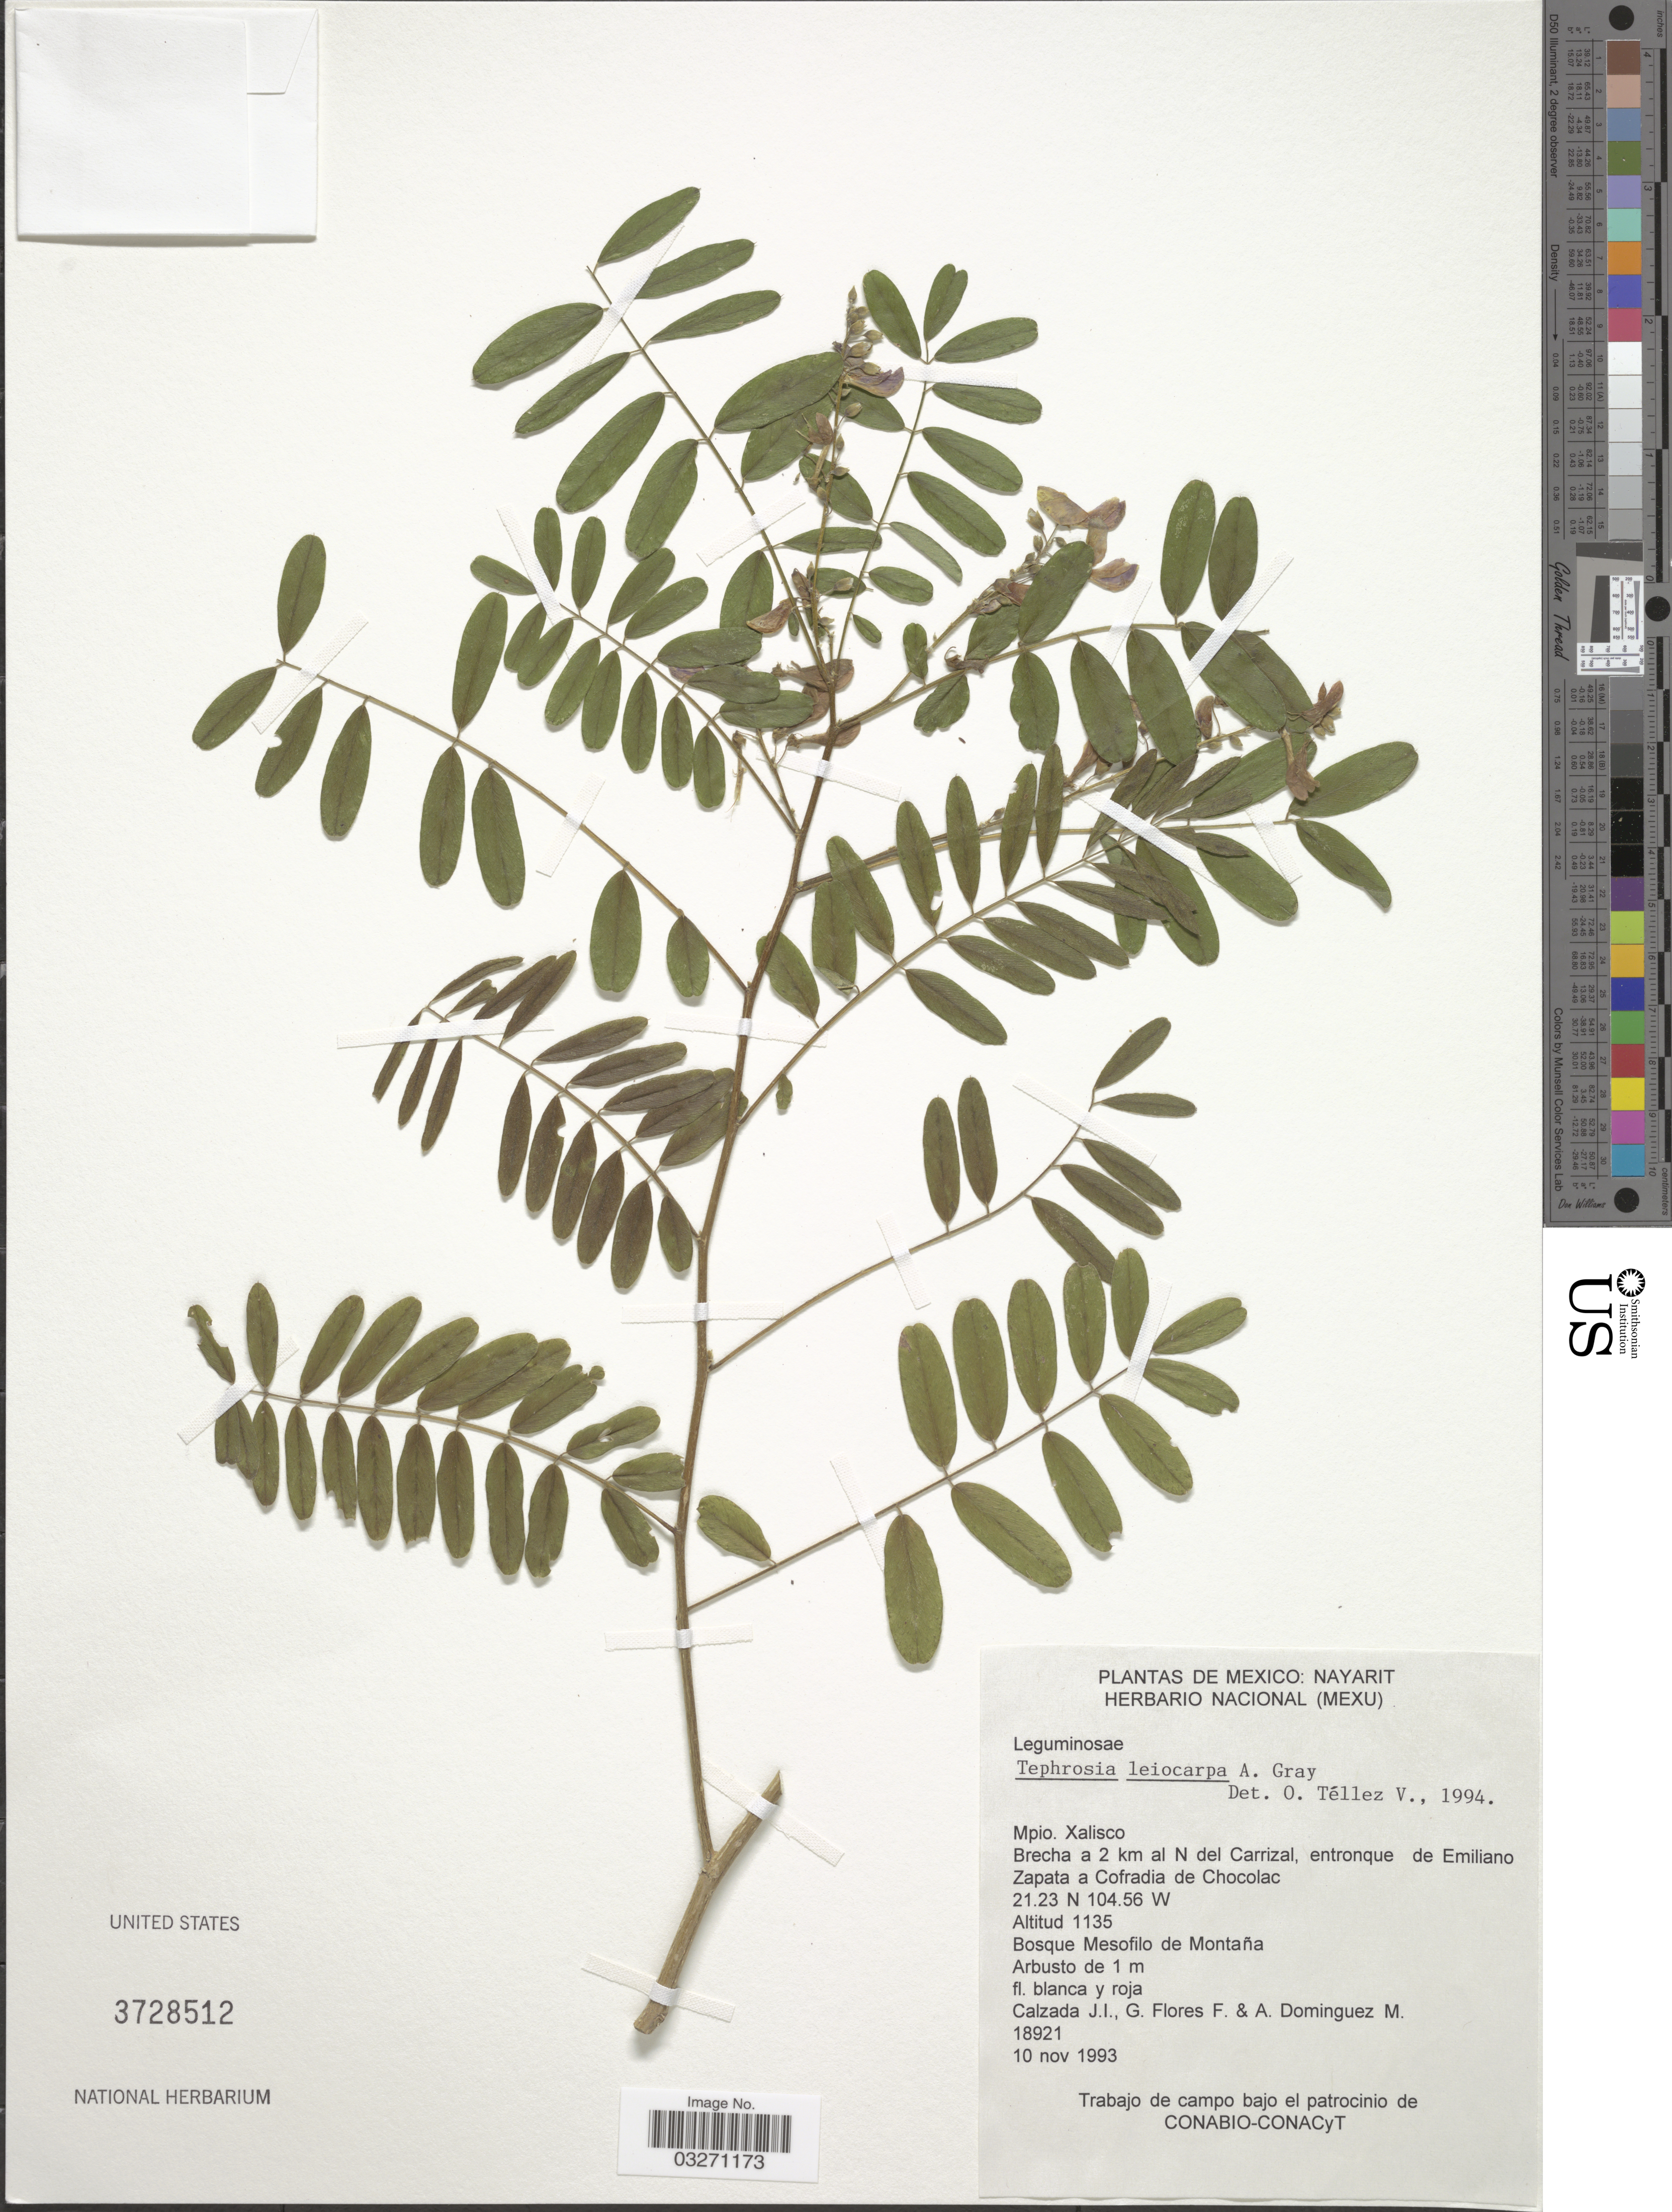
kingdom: Plantae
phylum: Tracheophyta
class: Magnoliopsida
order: Fabales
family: Fabaceae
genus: Tephrosia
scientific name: Tephrosia leiocarpa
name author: A. Gray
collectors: J. I. Calzada, G. Flores F. & A. Dominguez M.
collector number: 18921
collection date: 1993-11-10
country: Mexico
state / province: Nayarit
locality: Mpio. Xalisco, Brecha a 2 km al N del Carrizal, entronque de Emiliano Zapata a Cofradia de Chocolac.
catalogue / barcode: US 3728512